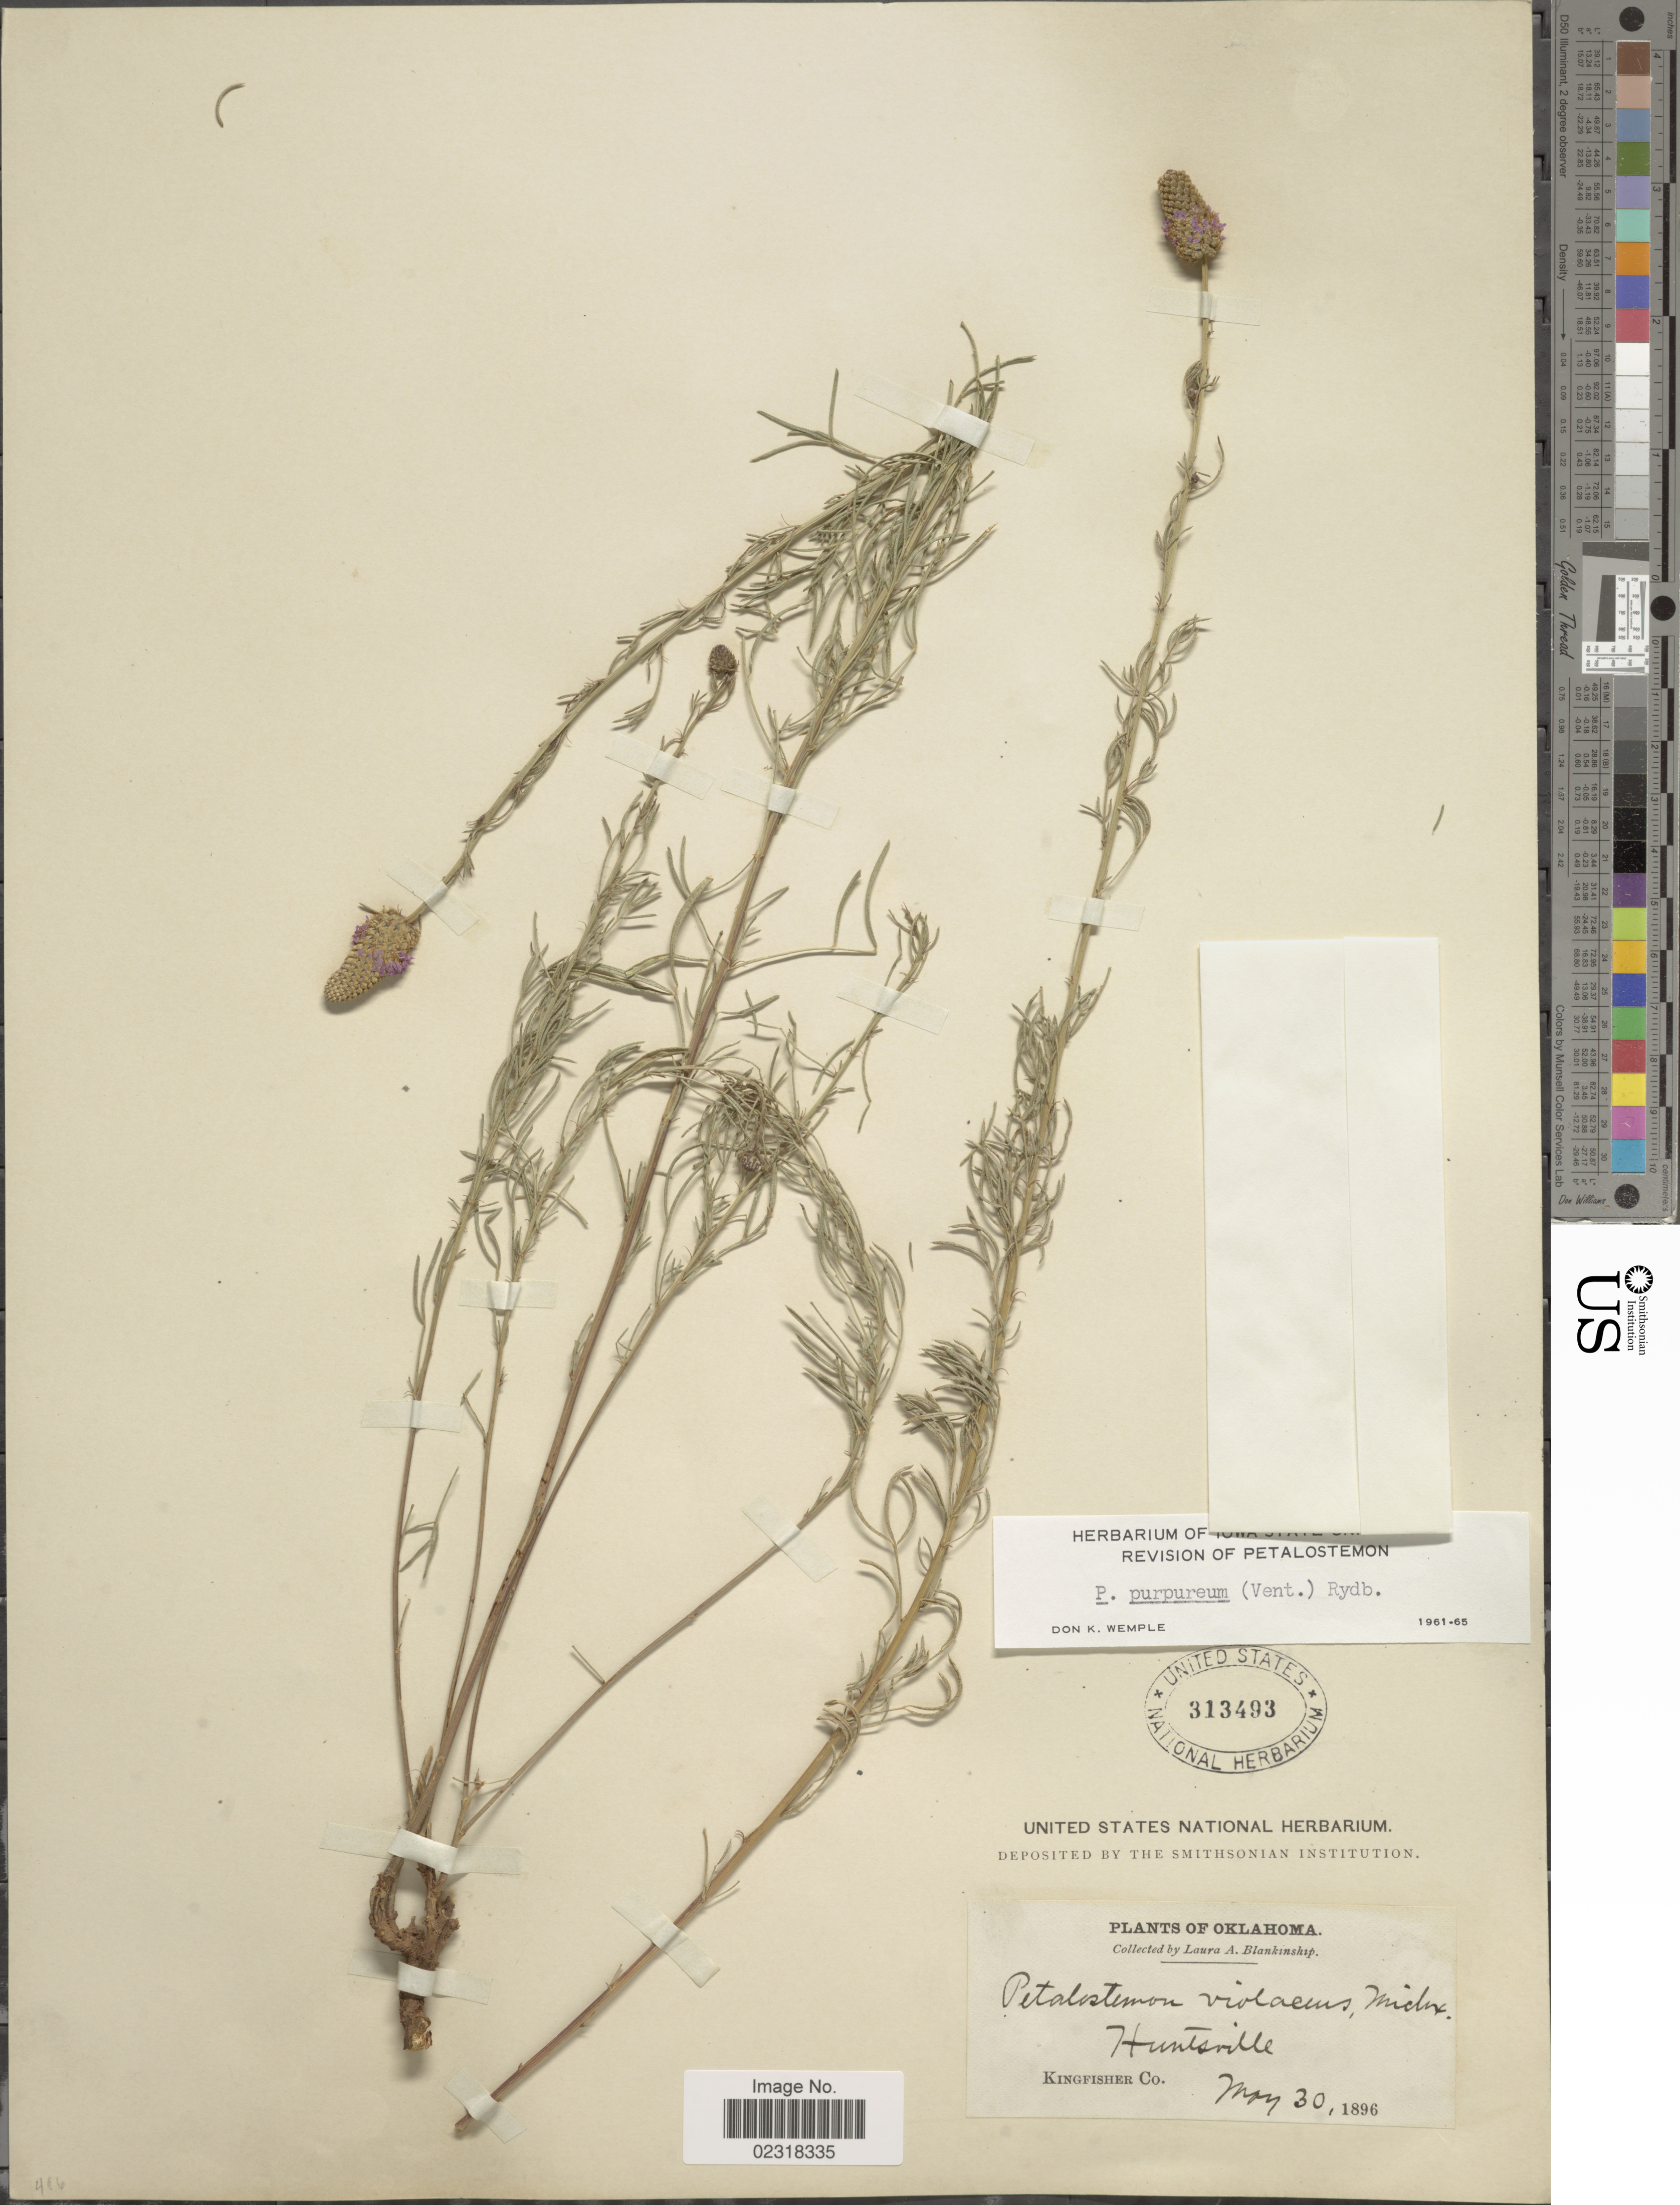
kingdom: Plantae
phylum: Tracheophyta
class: Magnoliopsida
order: Fabales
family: Fabaceae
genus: Dalea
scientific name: Dalea purpurea var. purpurea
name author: Vent.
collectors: L. A. Blankinship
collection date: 1896-05-30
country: United States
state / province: Oklahoma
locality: Kingfisher Co, Huntsville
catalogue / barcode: US 313493